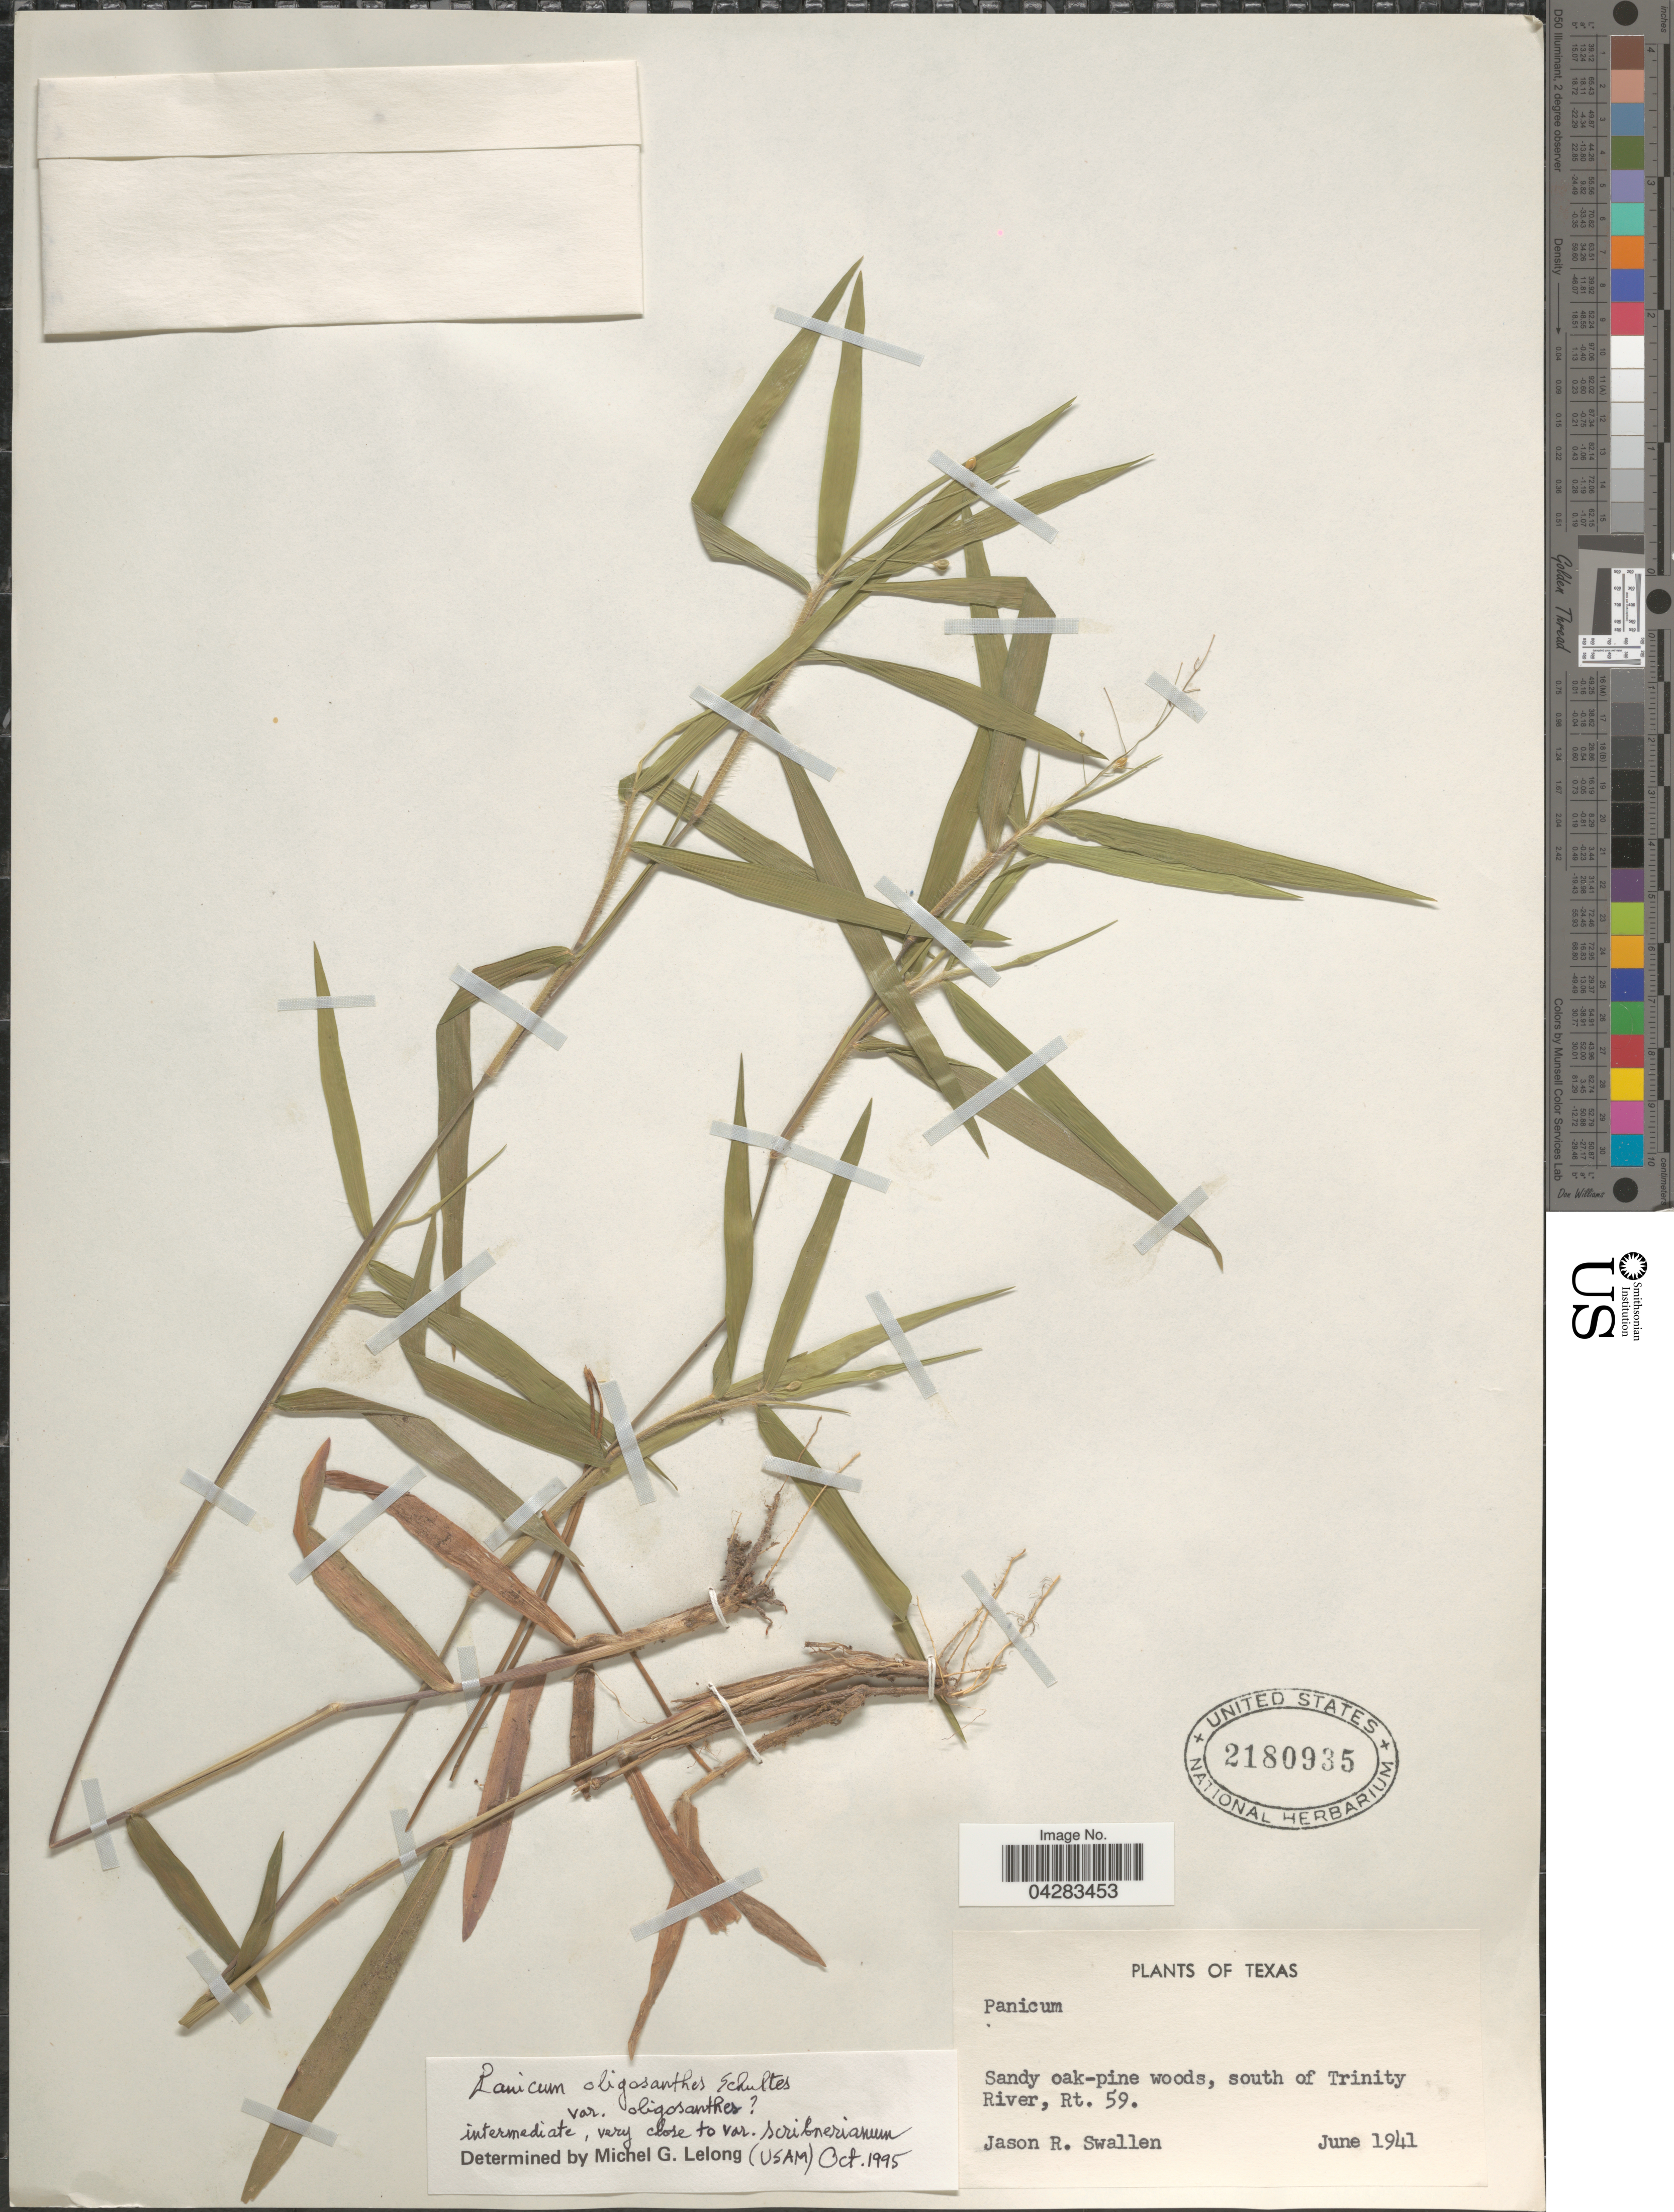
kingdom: Plantae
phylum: Tracheophyta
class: Liliopsida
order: Poales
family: Poaceae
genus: Dichanthelium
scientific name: Dichanthelium oligosanthes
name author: (Schult.) Gould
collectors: J. R. Swallen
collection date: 1941-06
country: United States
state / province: Texas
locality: South of Trinity River, Rt. 59.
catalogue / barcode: US 2180935